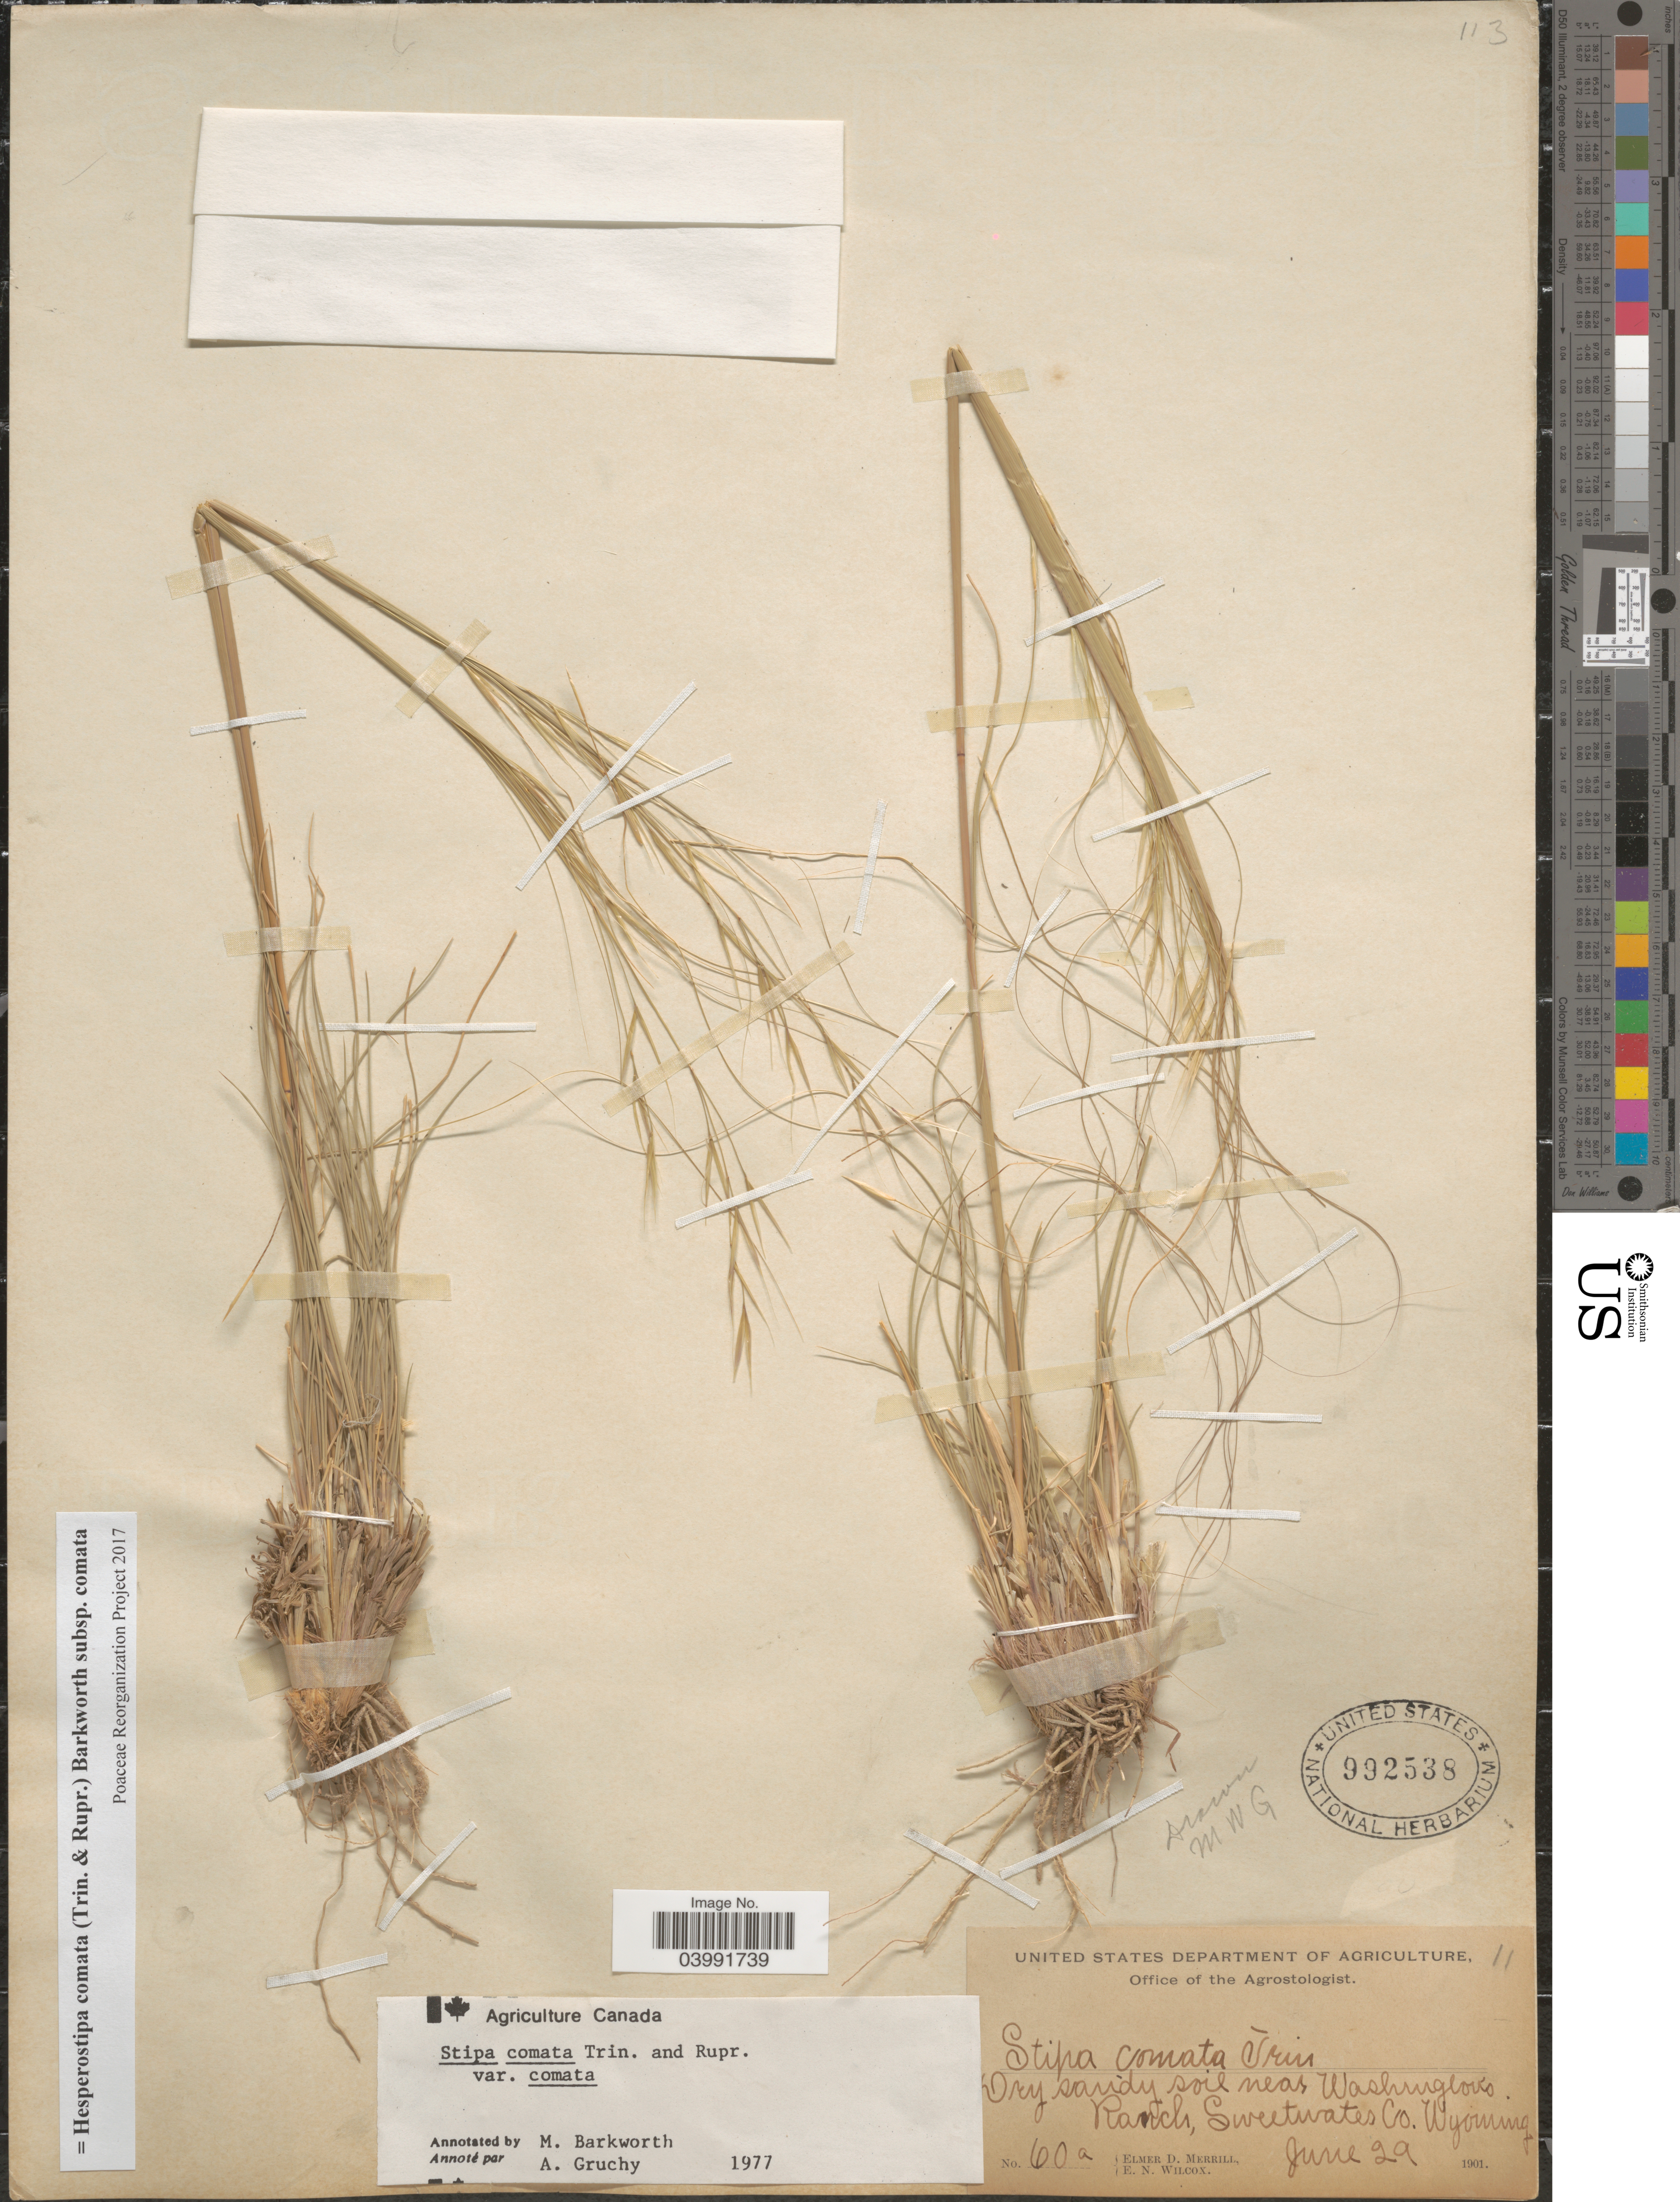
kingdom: Plantae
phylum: Tracheophyta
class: Liliopsida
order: Poales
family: Poaceae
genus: Hesperostipa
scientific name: Hesperostipa comata subsp. comata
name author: (Trin. & Rupr.) Barkworth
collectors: E. D. Merrill & E. Wilcox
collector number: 60a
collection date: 1901-06-29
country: United States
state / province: Wyoming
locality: Dry sandy soil near Washington's Ranch, Sweetwater Co.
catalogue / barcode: US 992538